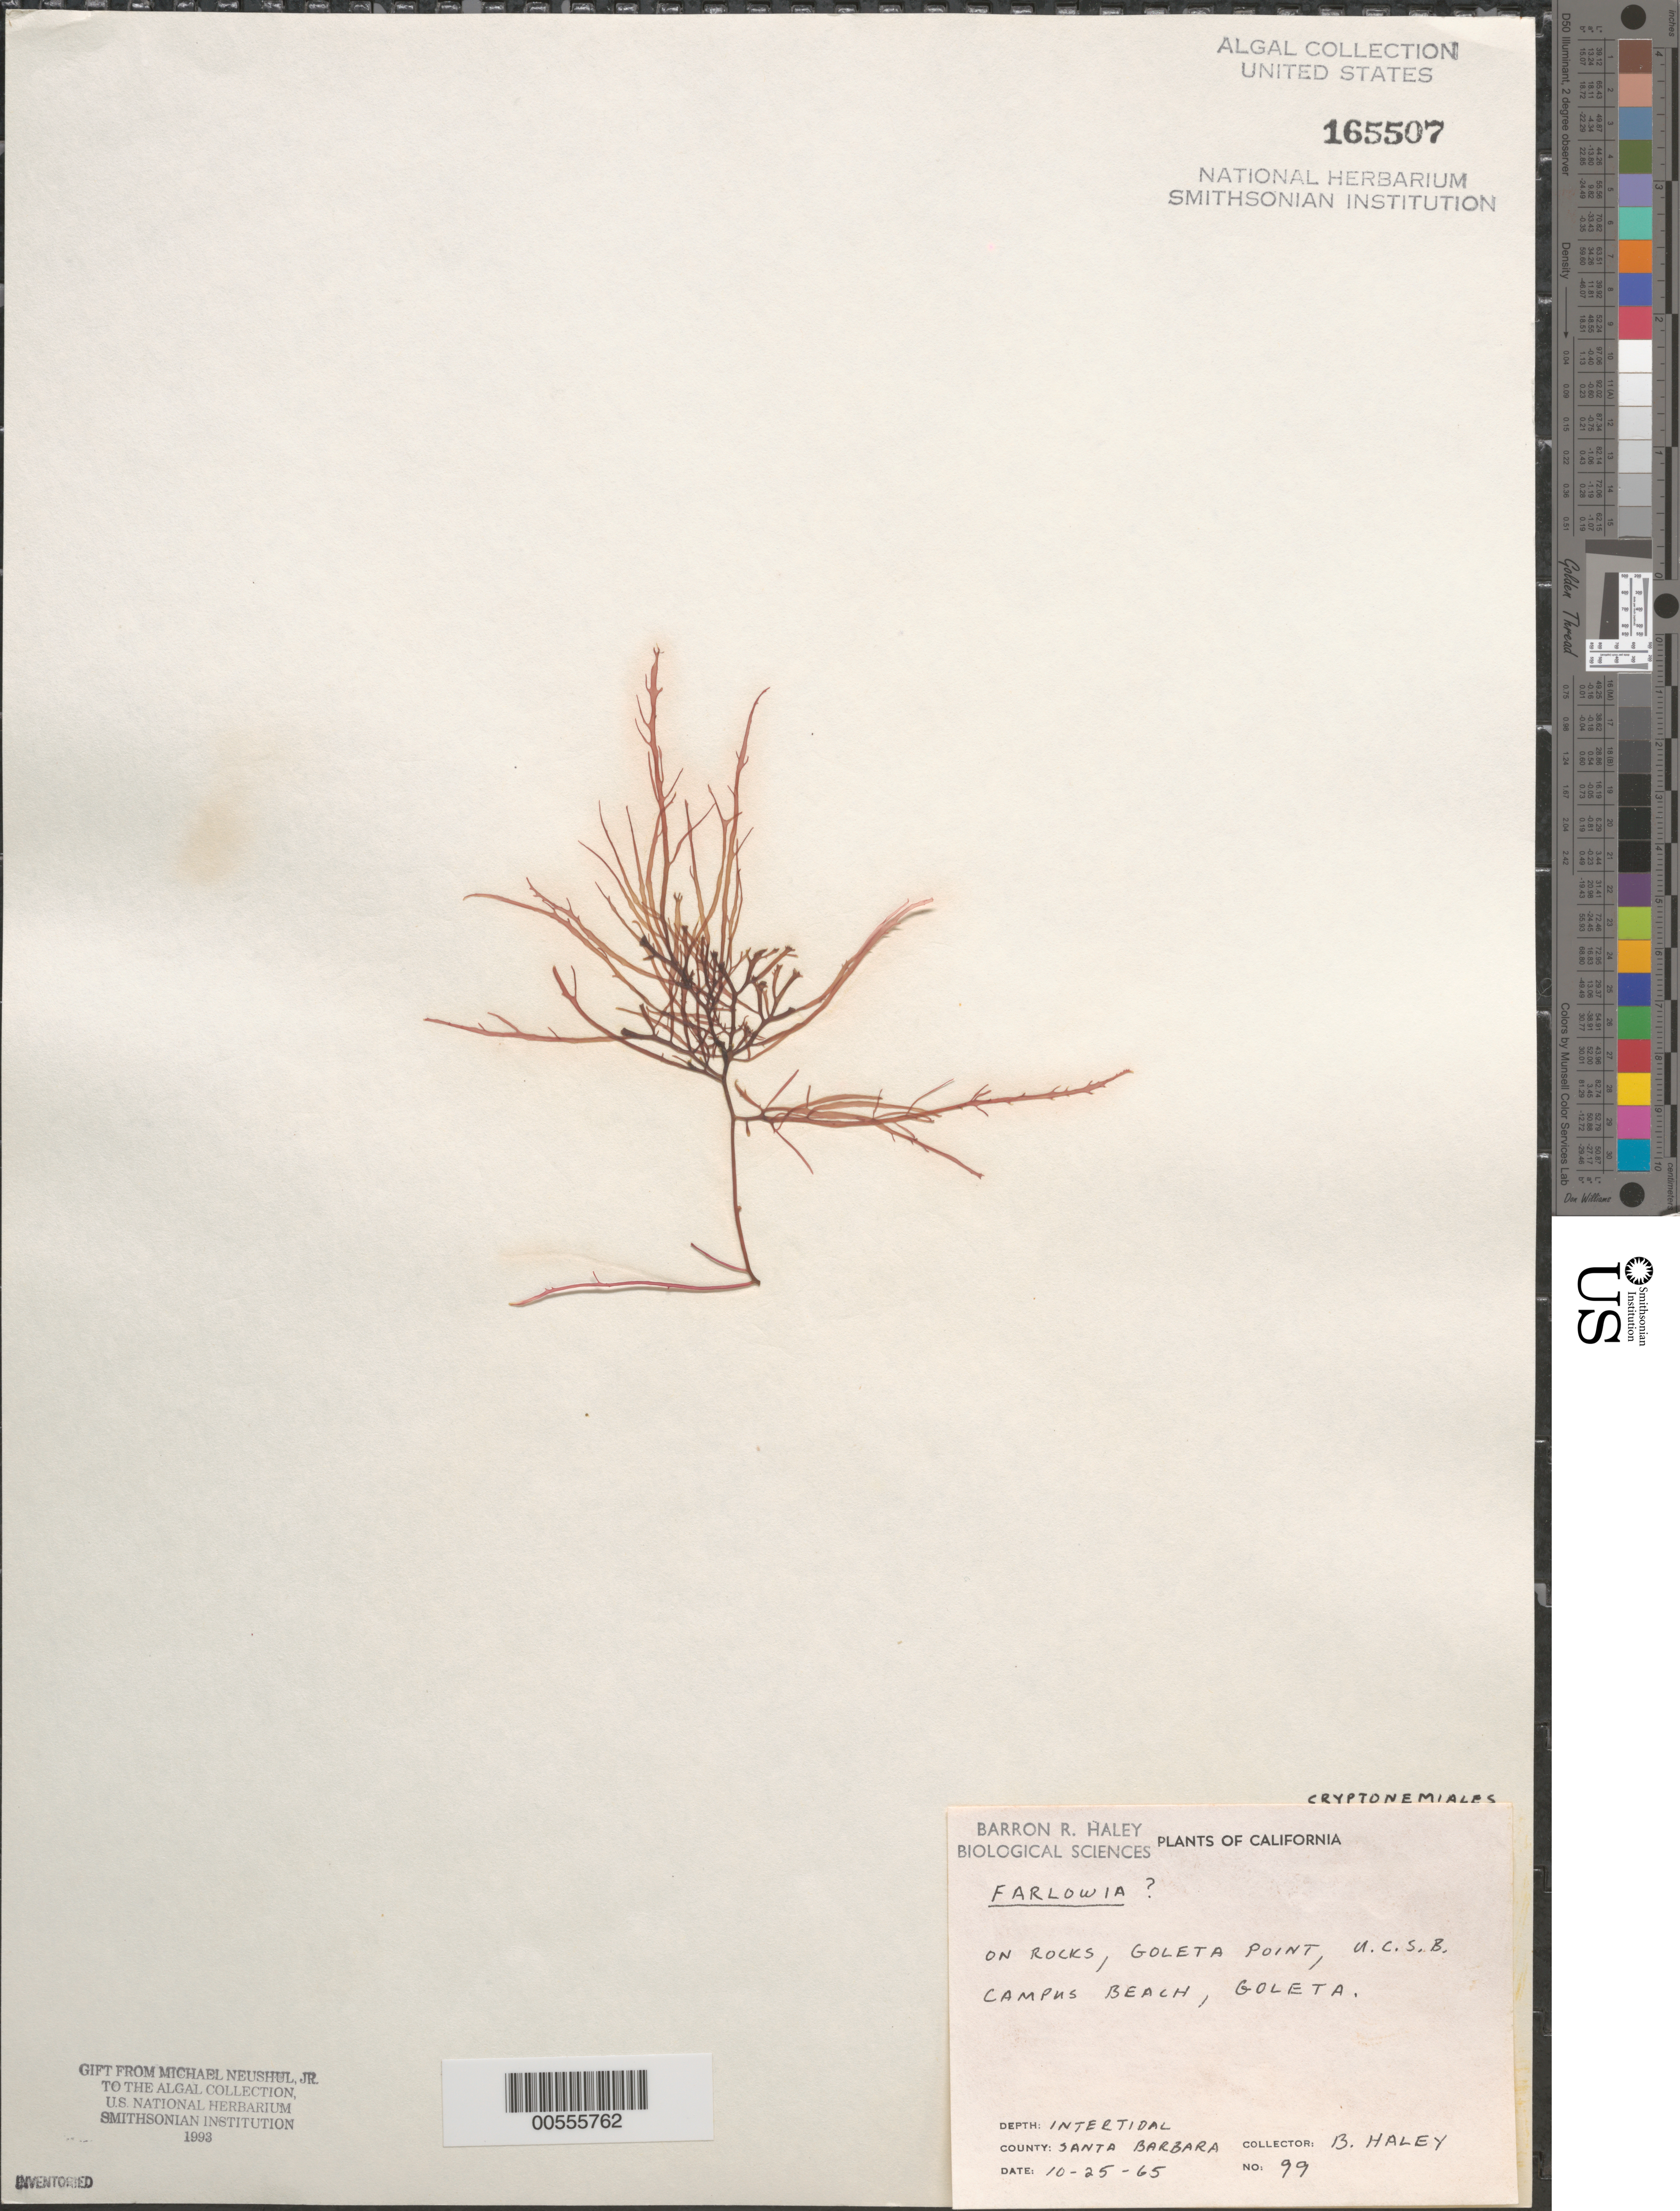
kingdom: Plantae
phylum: Rhodophyta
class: Florideophyceae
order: Gigartinales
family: Dumontiaceae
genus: Farlowia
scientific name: Farlowia sp.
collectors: B. Haley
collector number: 99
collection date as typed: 25 Oct 1965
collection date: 1965-10-25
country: United States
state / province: California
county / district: Santa Barbara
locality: Goleta Point, University of California Santa Barbara, Campus Beach, Goleta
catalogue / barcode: US 165507